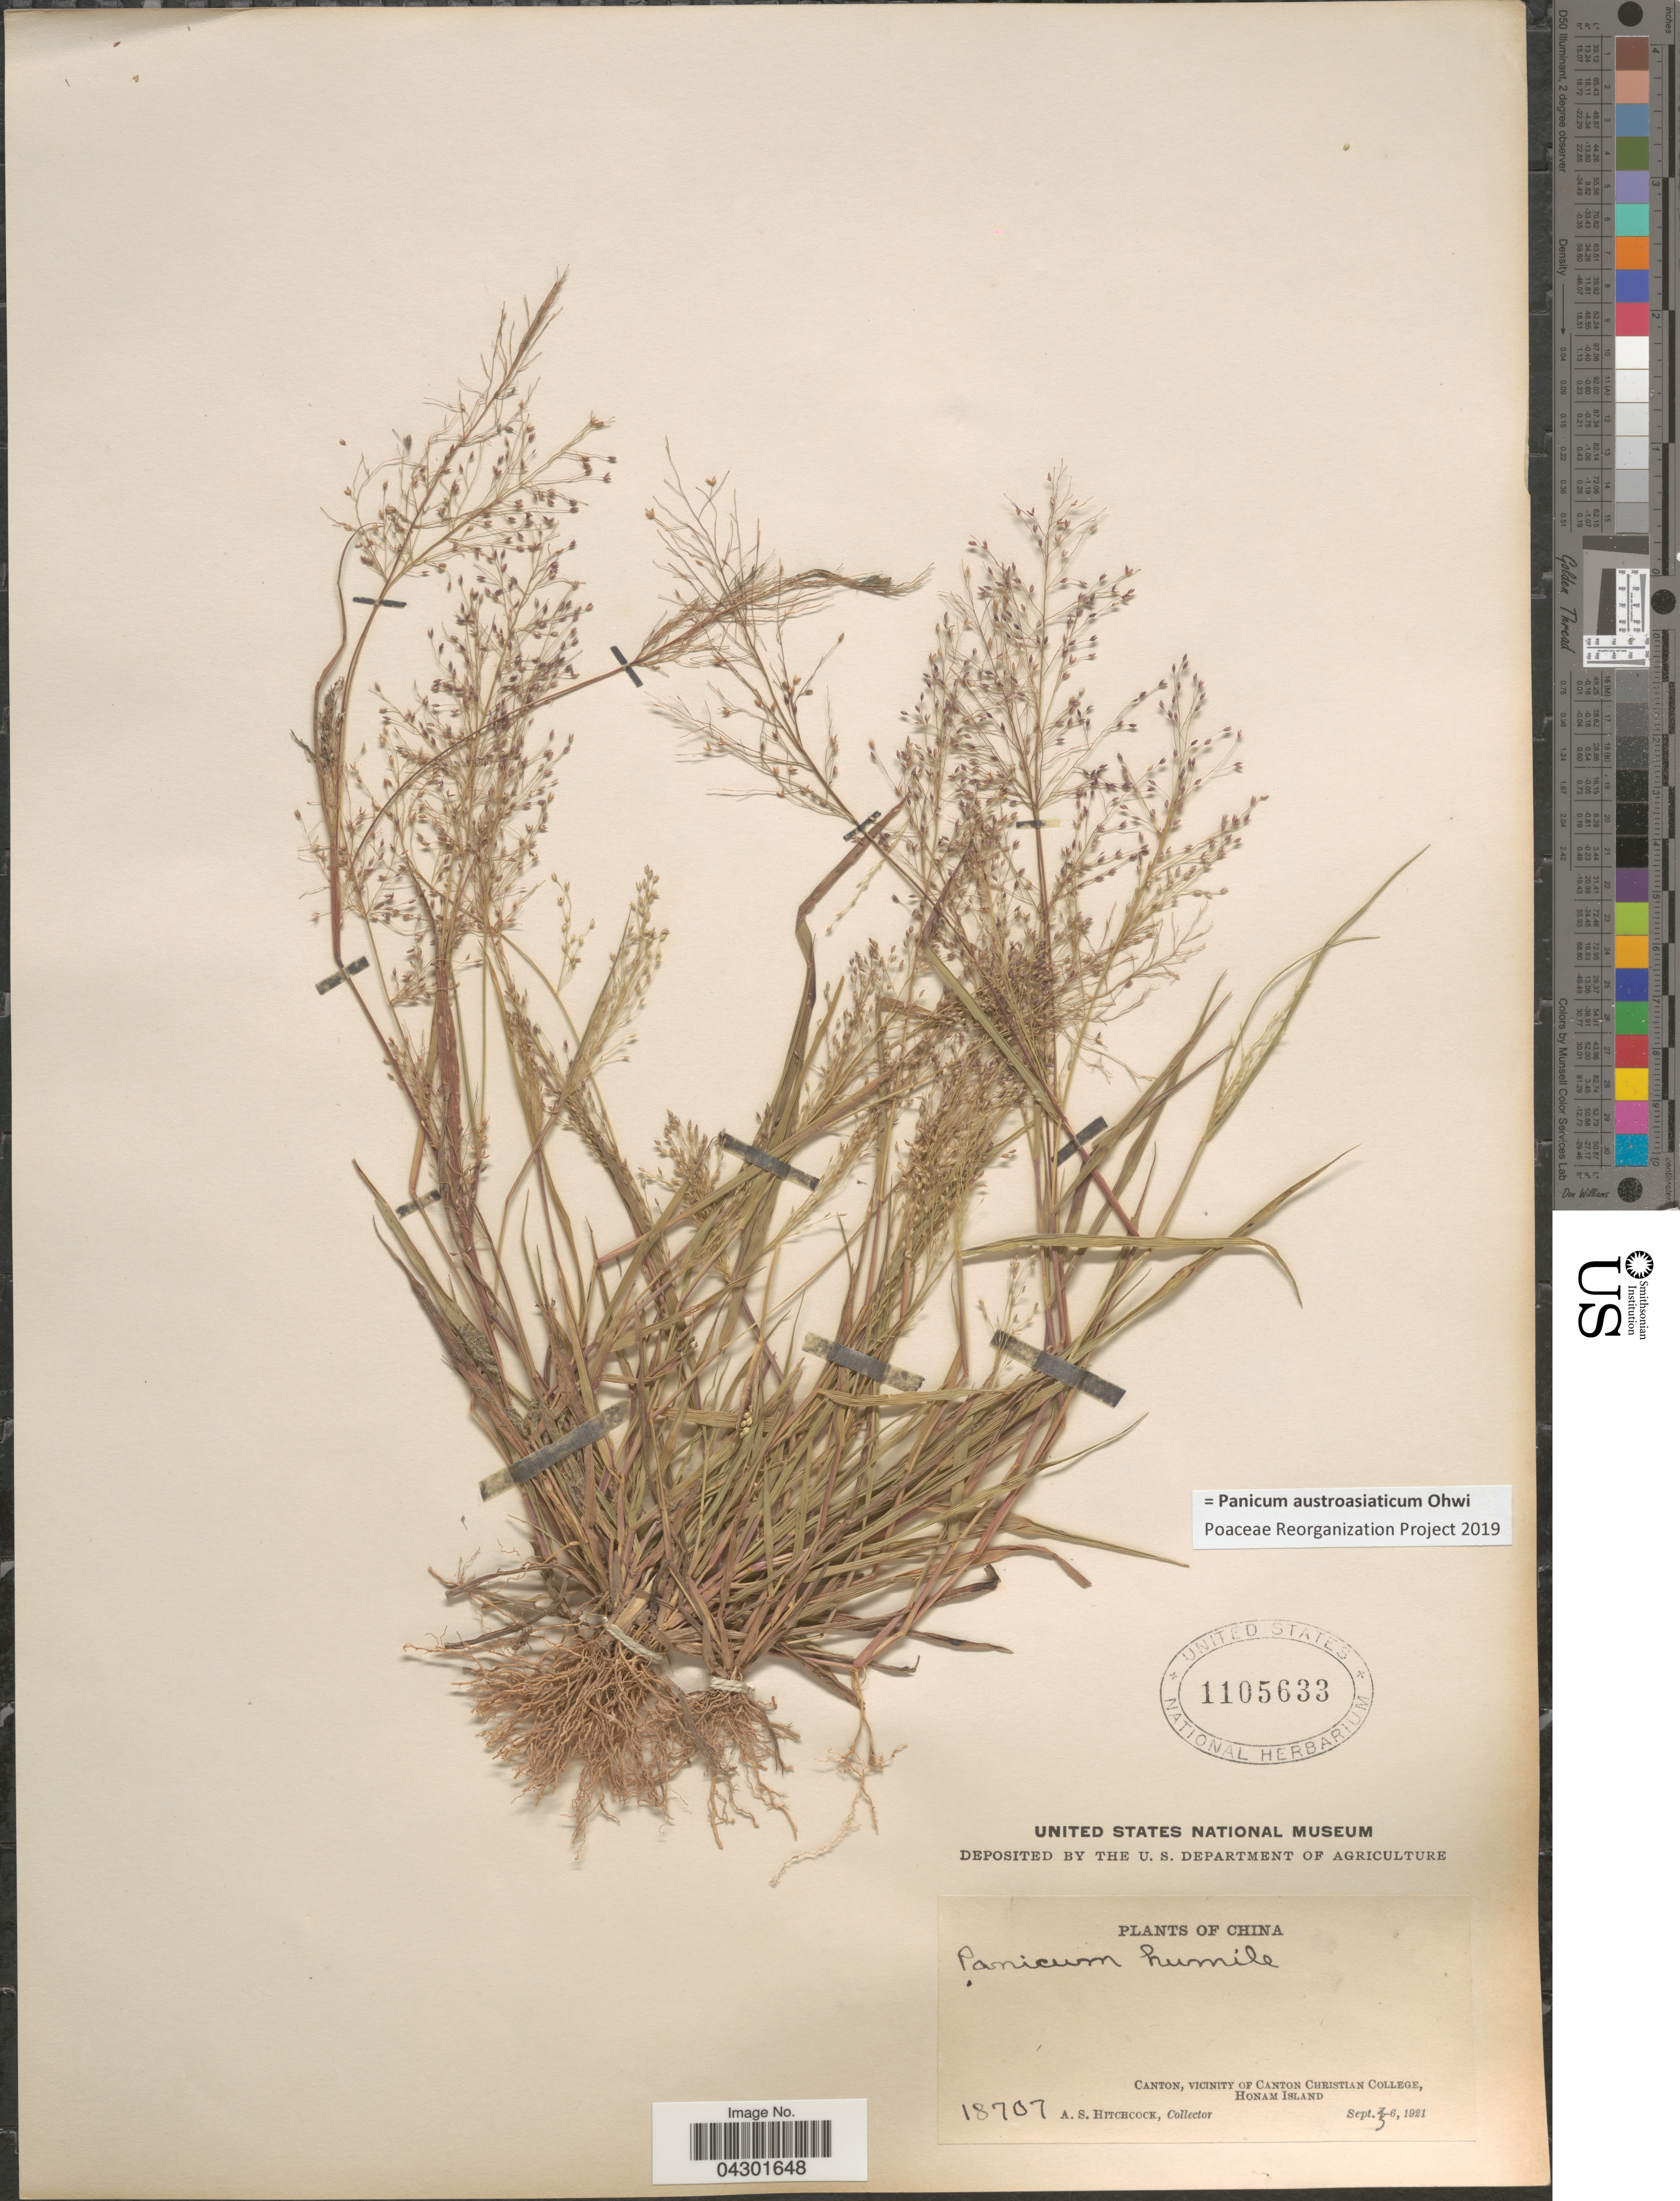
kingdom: Plantae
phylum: Tracheophyta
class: Liliopsida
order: Poales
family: Poaceae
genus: Panicum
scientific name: Panicum austroasiaticum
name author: Ohwi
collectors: A. S. Hitchcock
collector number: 18707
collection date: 1921-09-06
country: China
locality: Canton, Vicinity of Canton Christian College, Honam Island.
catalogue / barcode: US 1105633